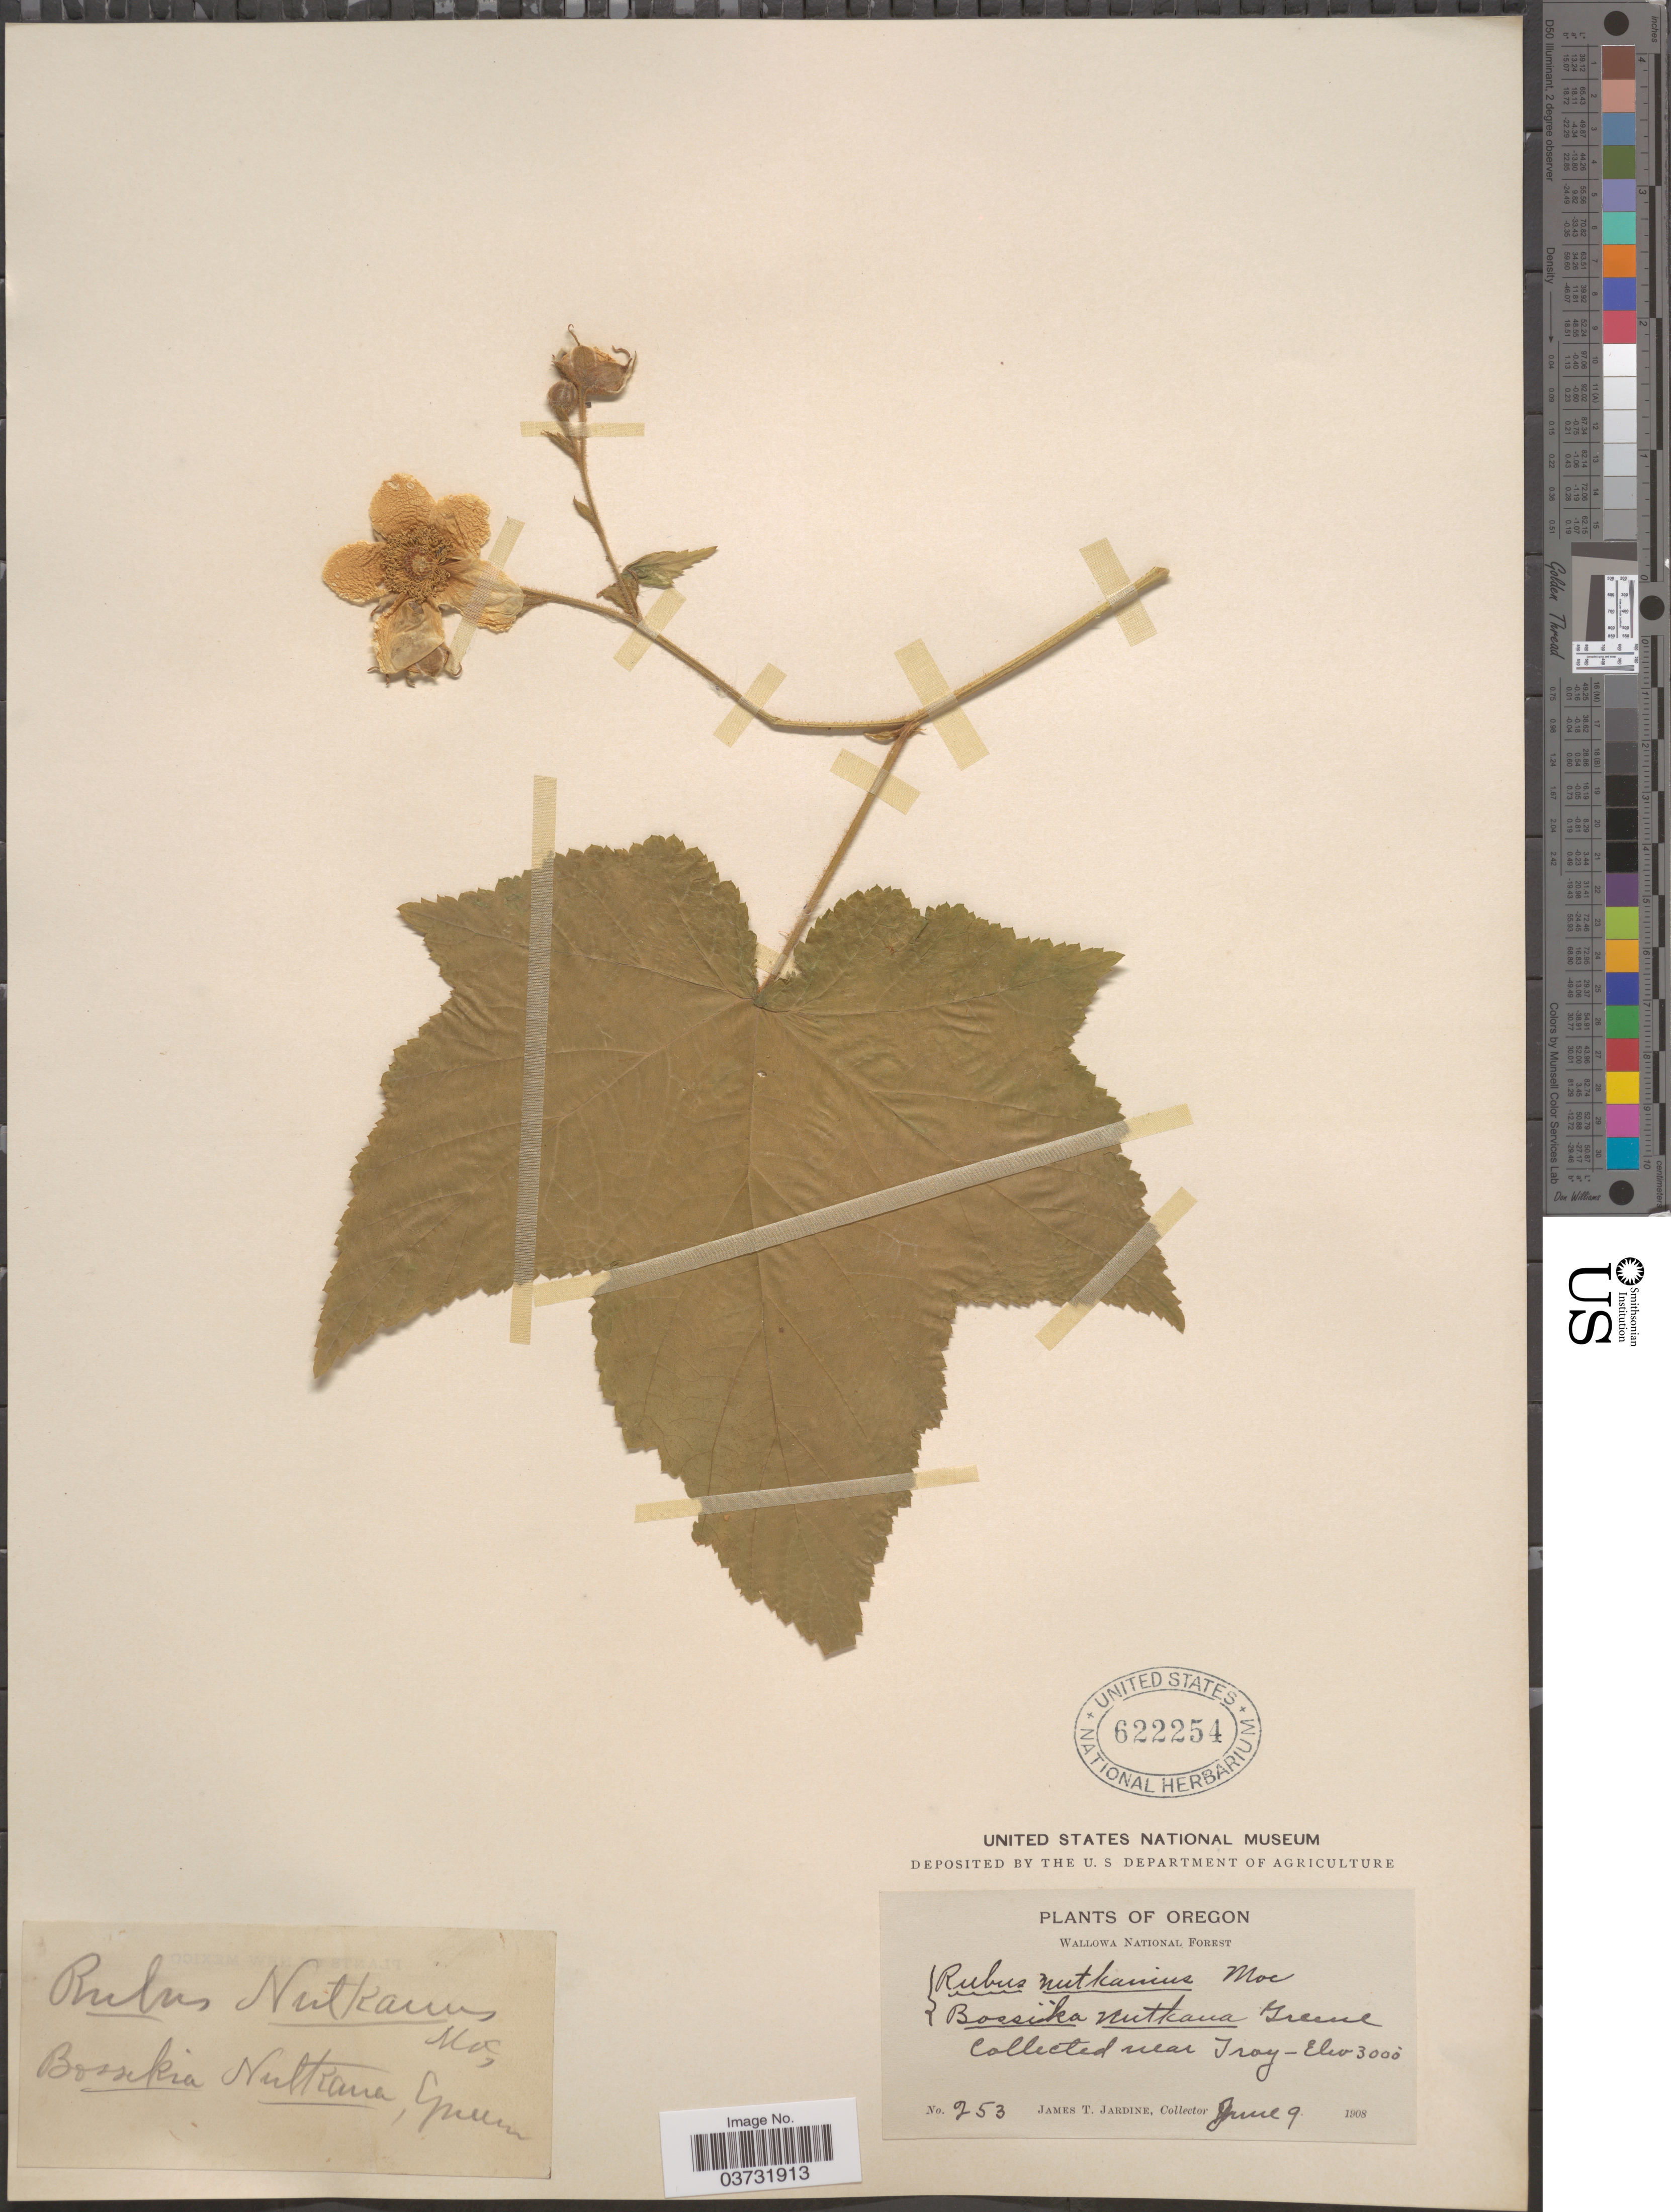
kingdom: Plantae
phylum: Tracheophyta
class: Magnoliopsida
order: Rosales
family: Rosaceae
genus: Rubus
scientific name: Rubus parviflorus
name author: Nutt.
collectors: J. T. Jardine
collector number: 253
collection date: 1908-06-09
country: United States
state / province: Oregon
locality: Wallowa National Forest. Near Troy.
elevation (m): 914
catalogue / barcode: US 622254